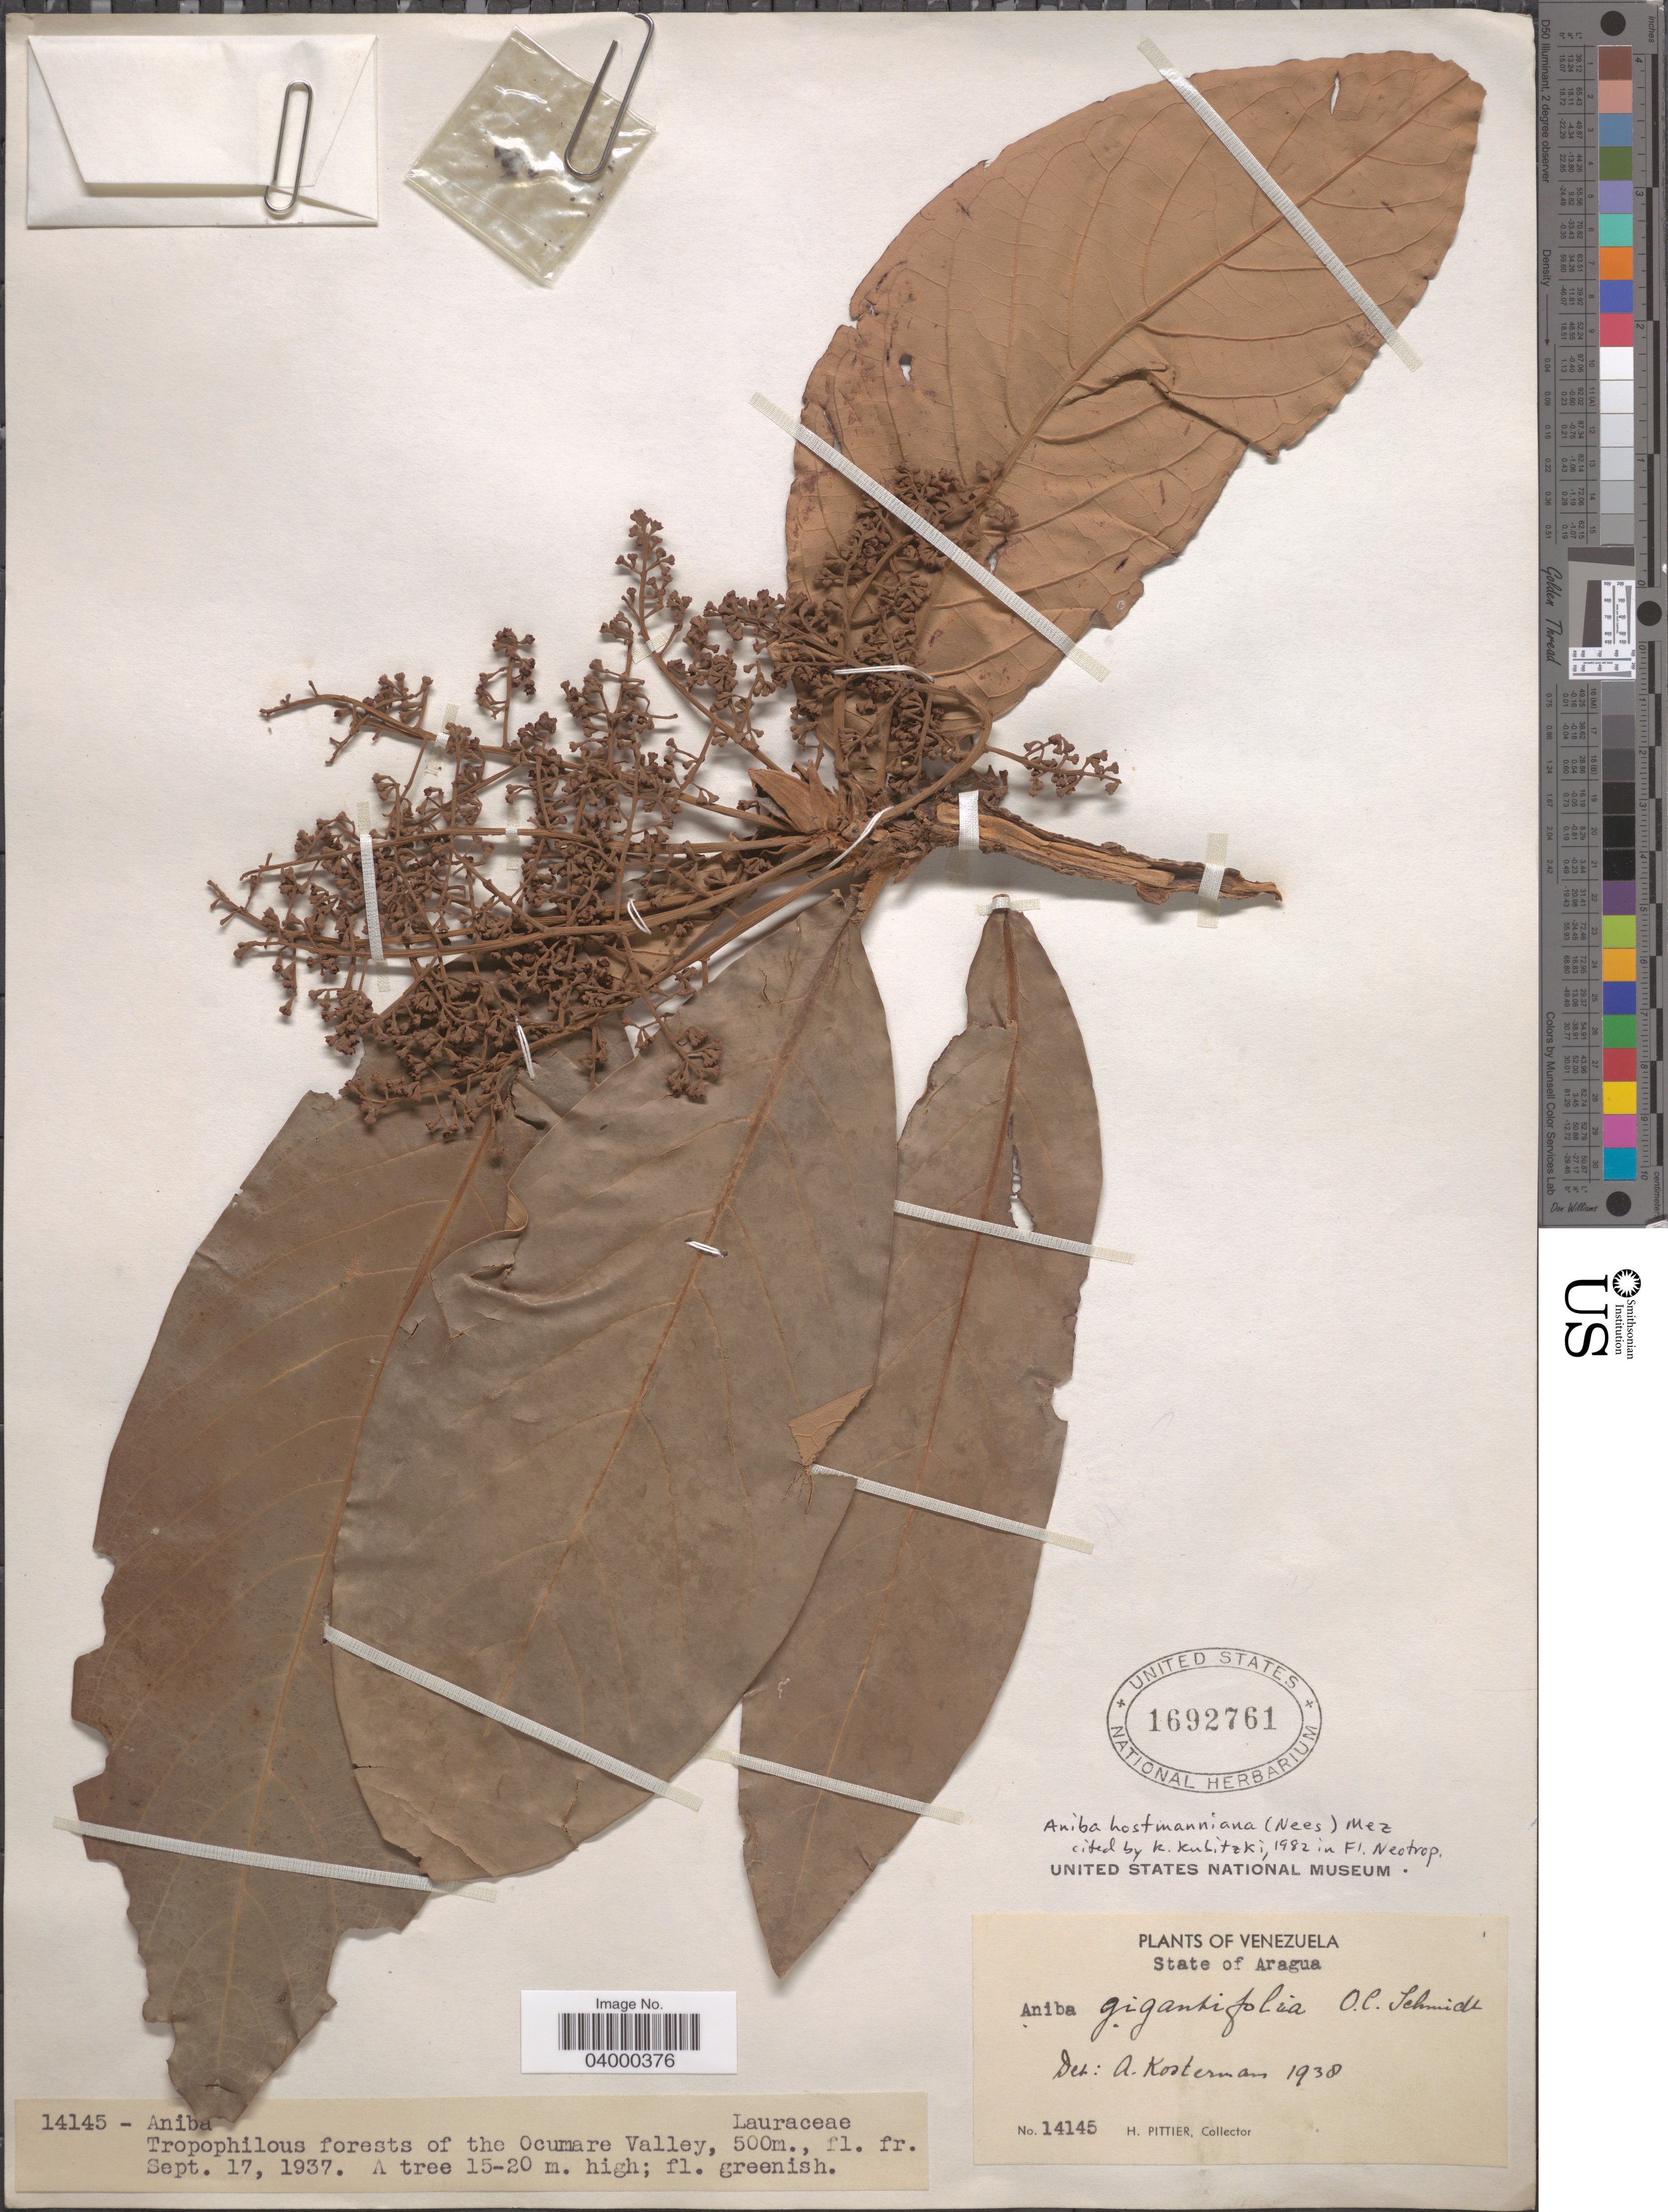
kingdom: Plantae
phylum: Tracheophyta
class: Magnoliopsida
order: Laurales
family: Lauraceae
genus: Aniba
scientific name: Aniba hostmanniana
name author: (Nees) Mez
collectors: H. F. Pittier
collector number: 14145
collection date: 1937-09-17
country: Venezuela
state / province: Aragua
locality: Tropophilous forests of the Ocumare Valley.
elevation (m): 500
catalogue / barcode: US 1692761